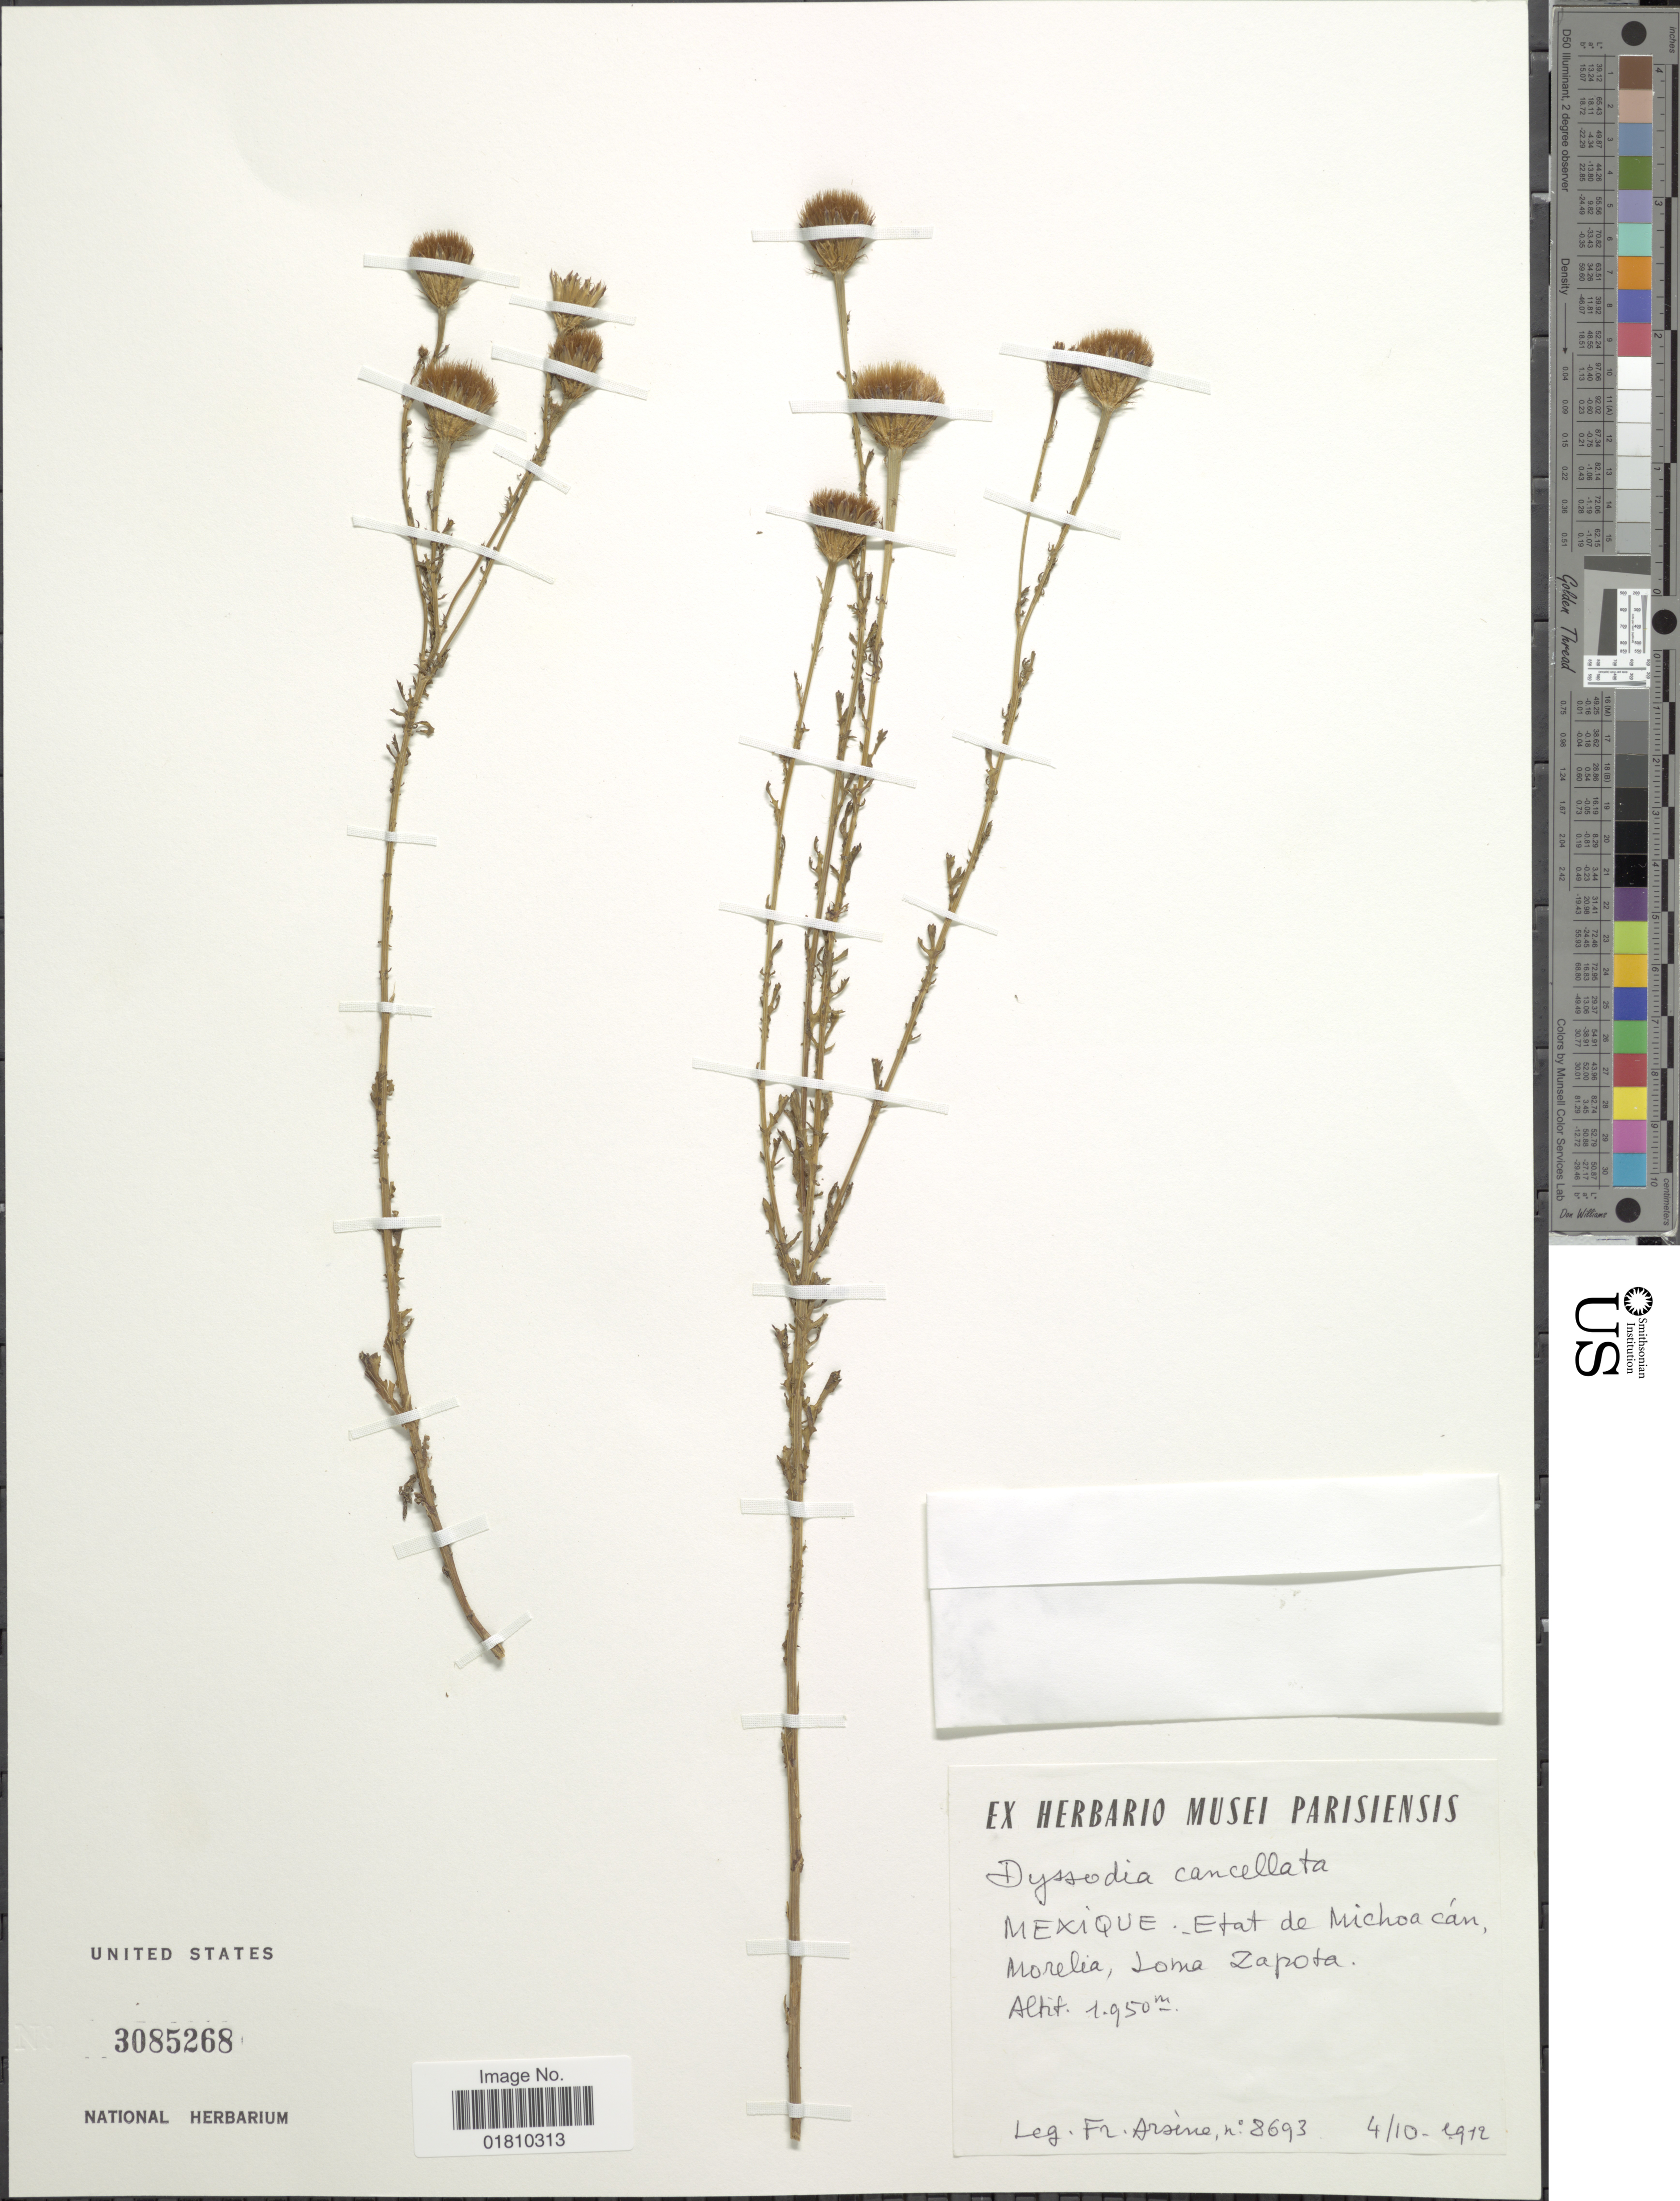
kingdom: Plantae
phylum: Tracheophyta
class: Magnoliopsida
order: Asterales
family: Asteraceae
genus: Adenophyllum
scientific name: Adenophyllum porophyllum var. cancellatum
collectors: Bro. G. Arsène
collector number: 8693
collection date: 1912-10-04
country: Mexico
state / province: Michoacán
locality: Morelia, Loma Zapota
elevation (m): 1950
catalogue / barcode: US 3085268